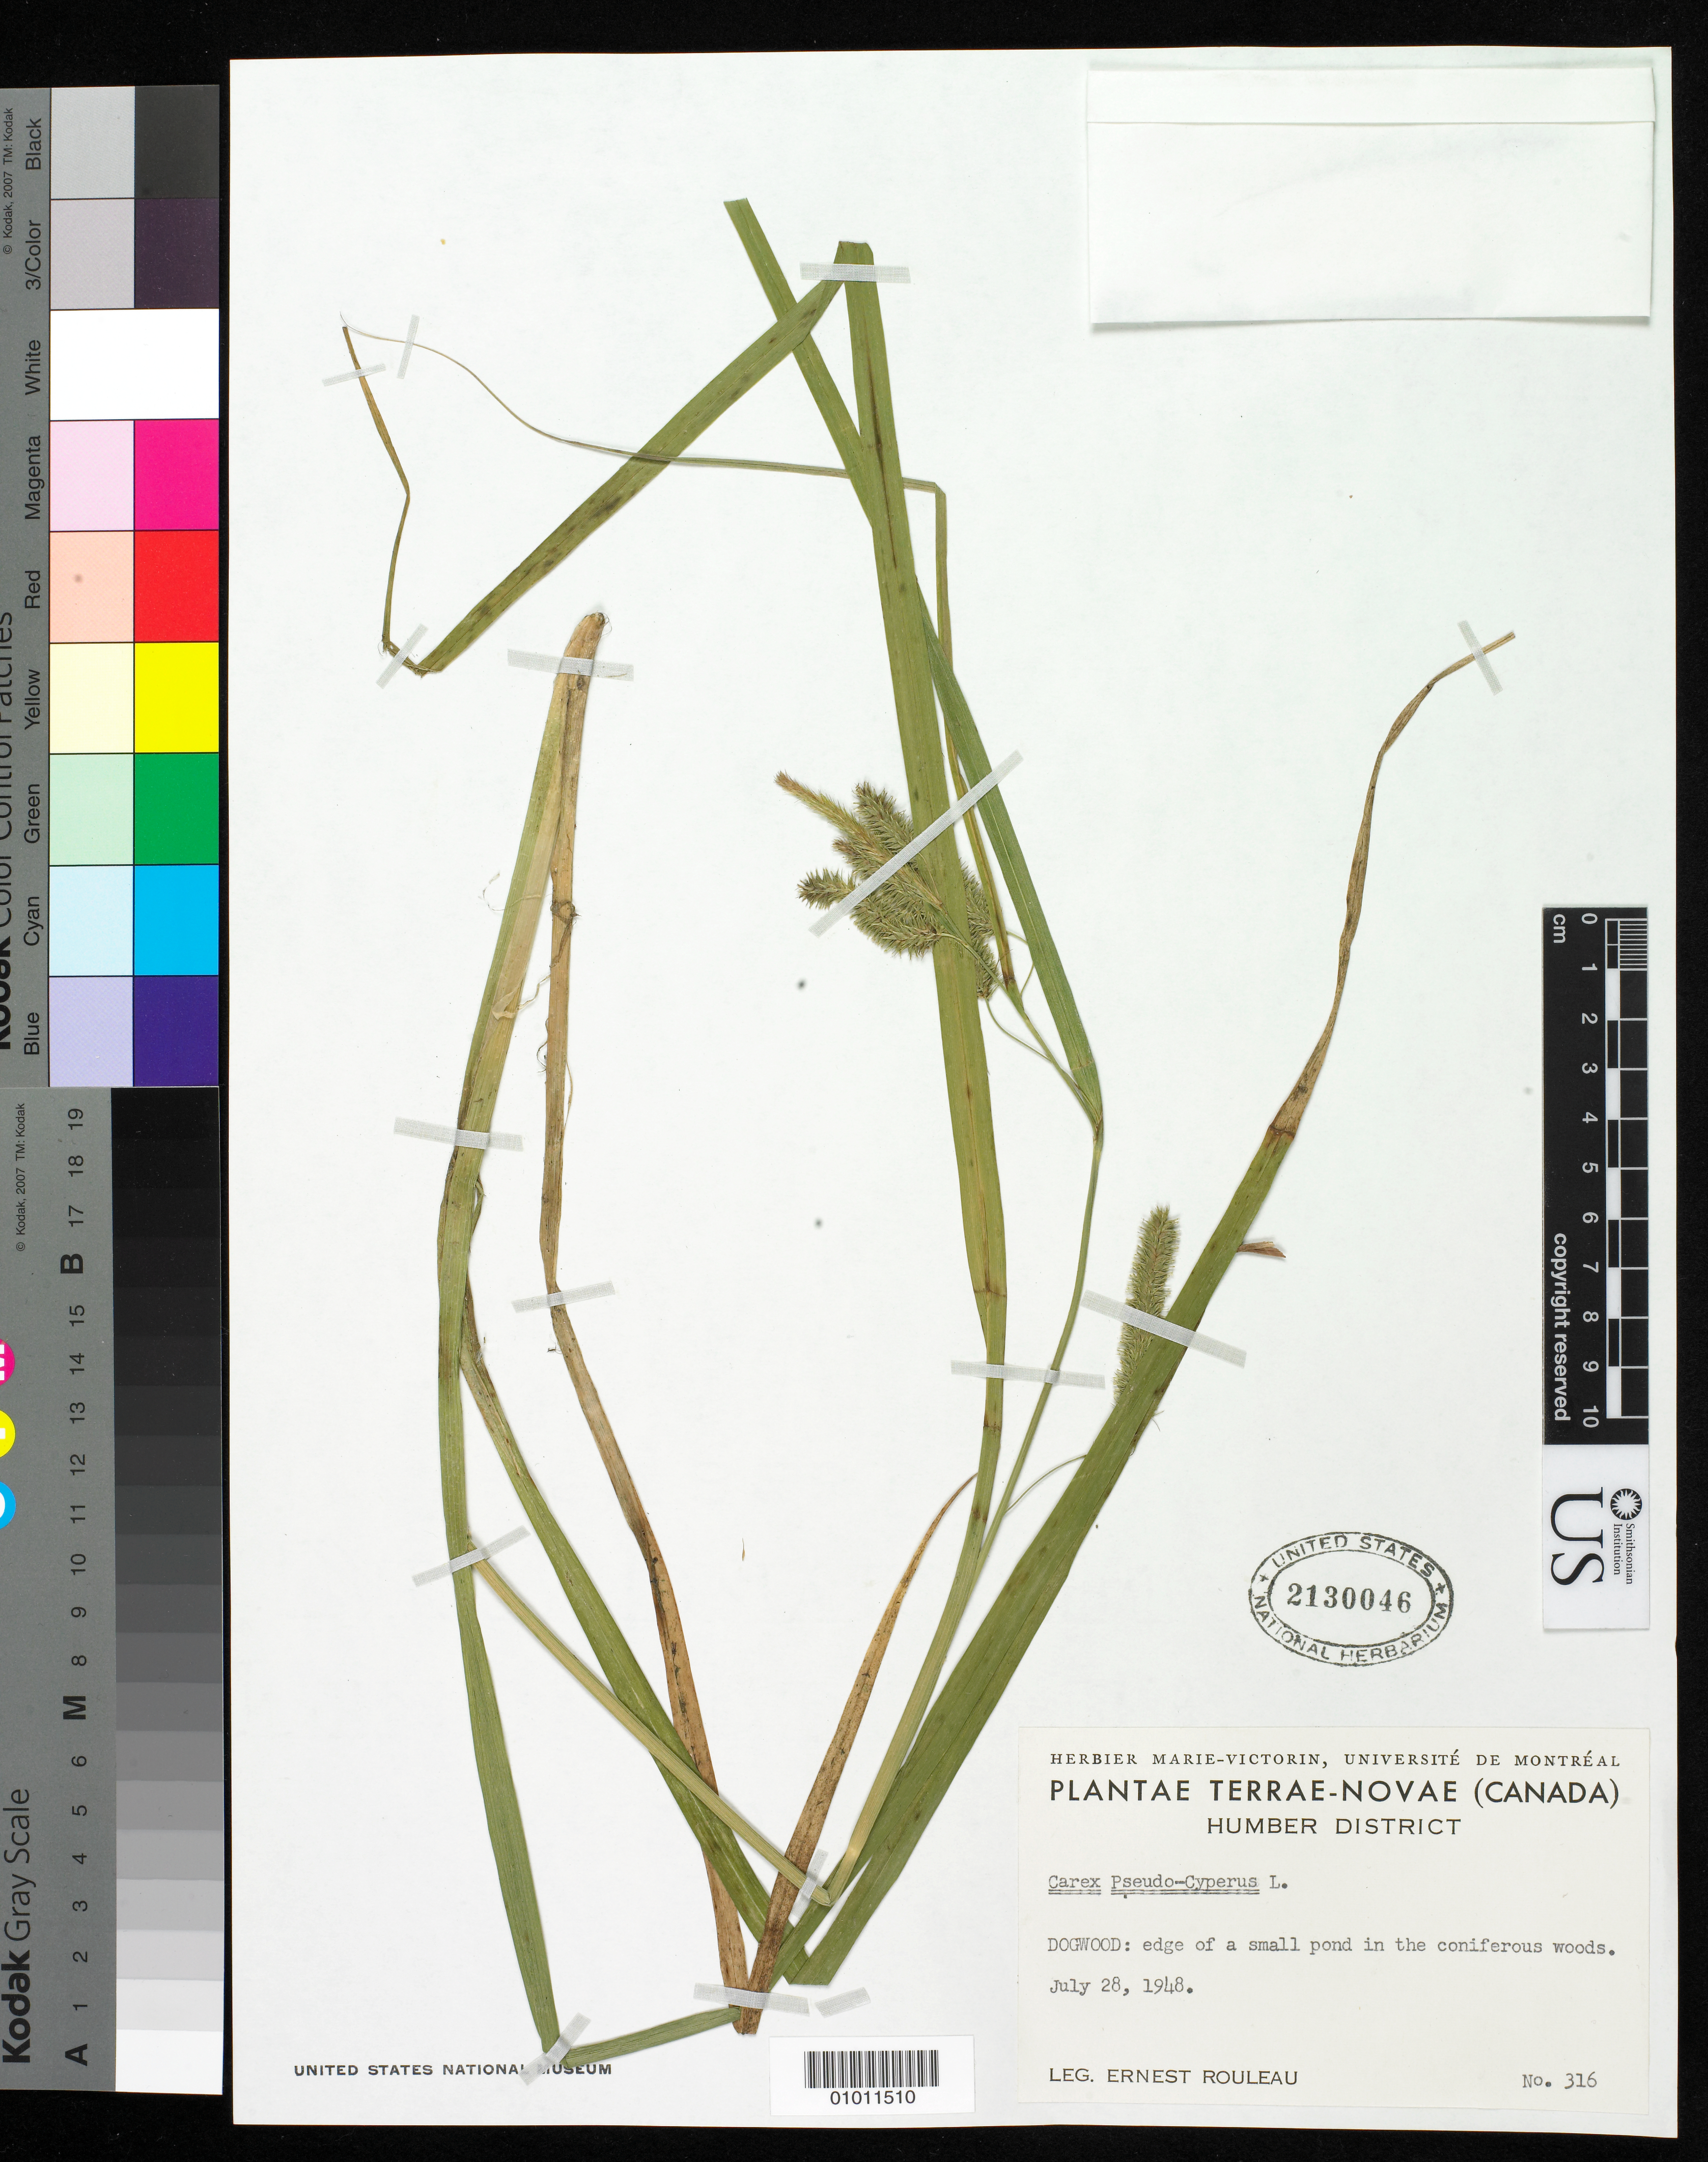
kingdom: Plantae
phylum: Tracheophyta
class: Liliopsida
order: Poales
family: Cyperaceae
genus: Carex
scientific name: Carex pseudocyperus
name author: L.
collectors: E. Rouleau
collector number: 316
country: Canada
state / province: Newfoundland and Labrador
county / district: Humber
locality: Dogwood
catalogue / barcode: US 2130046